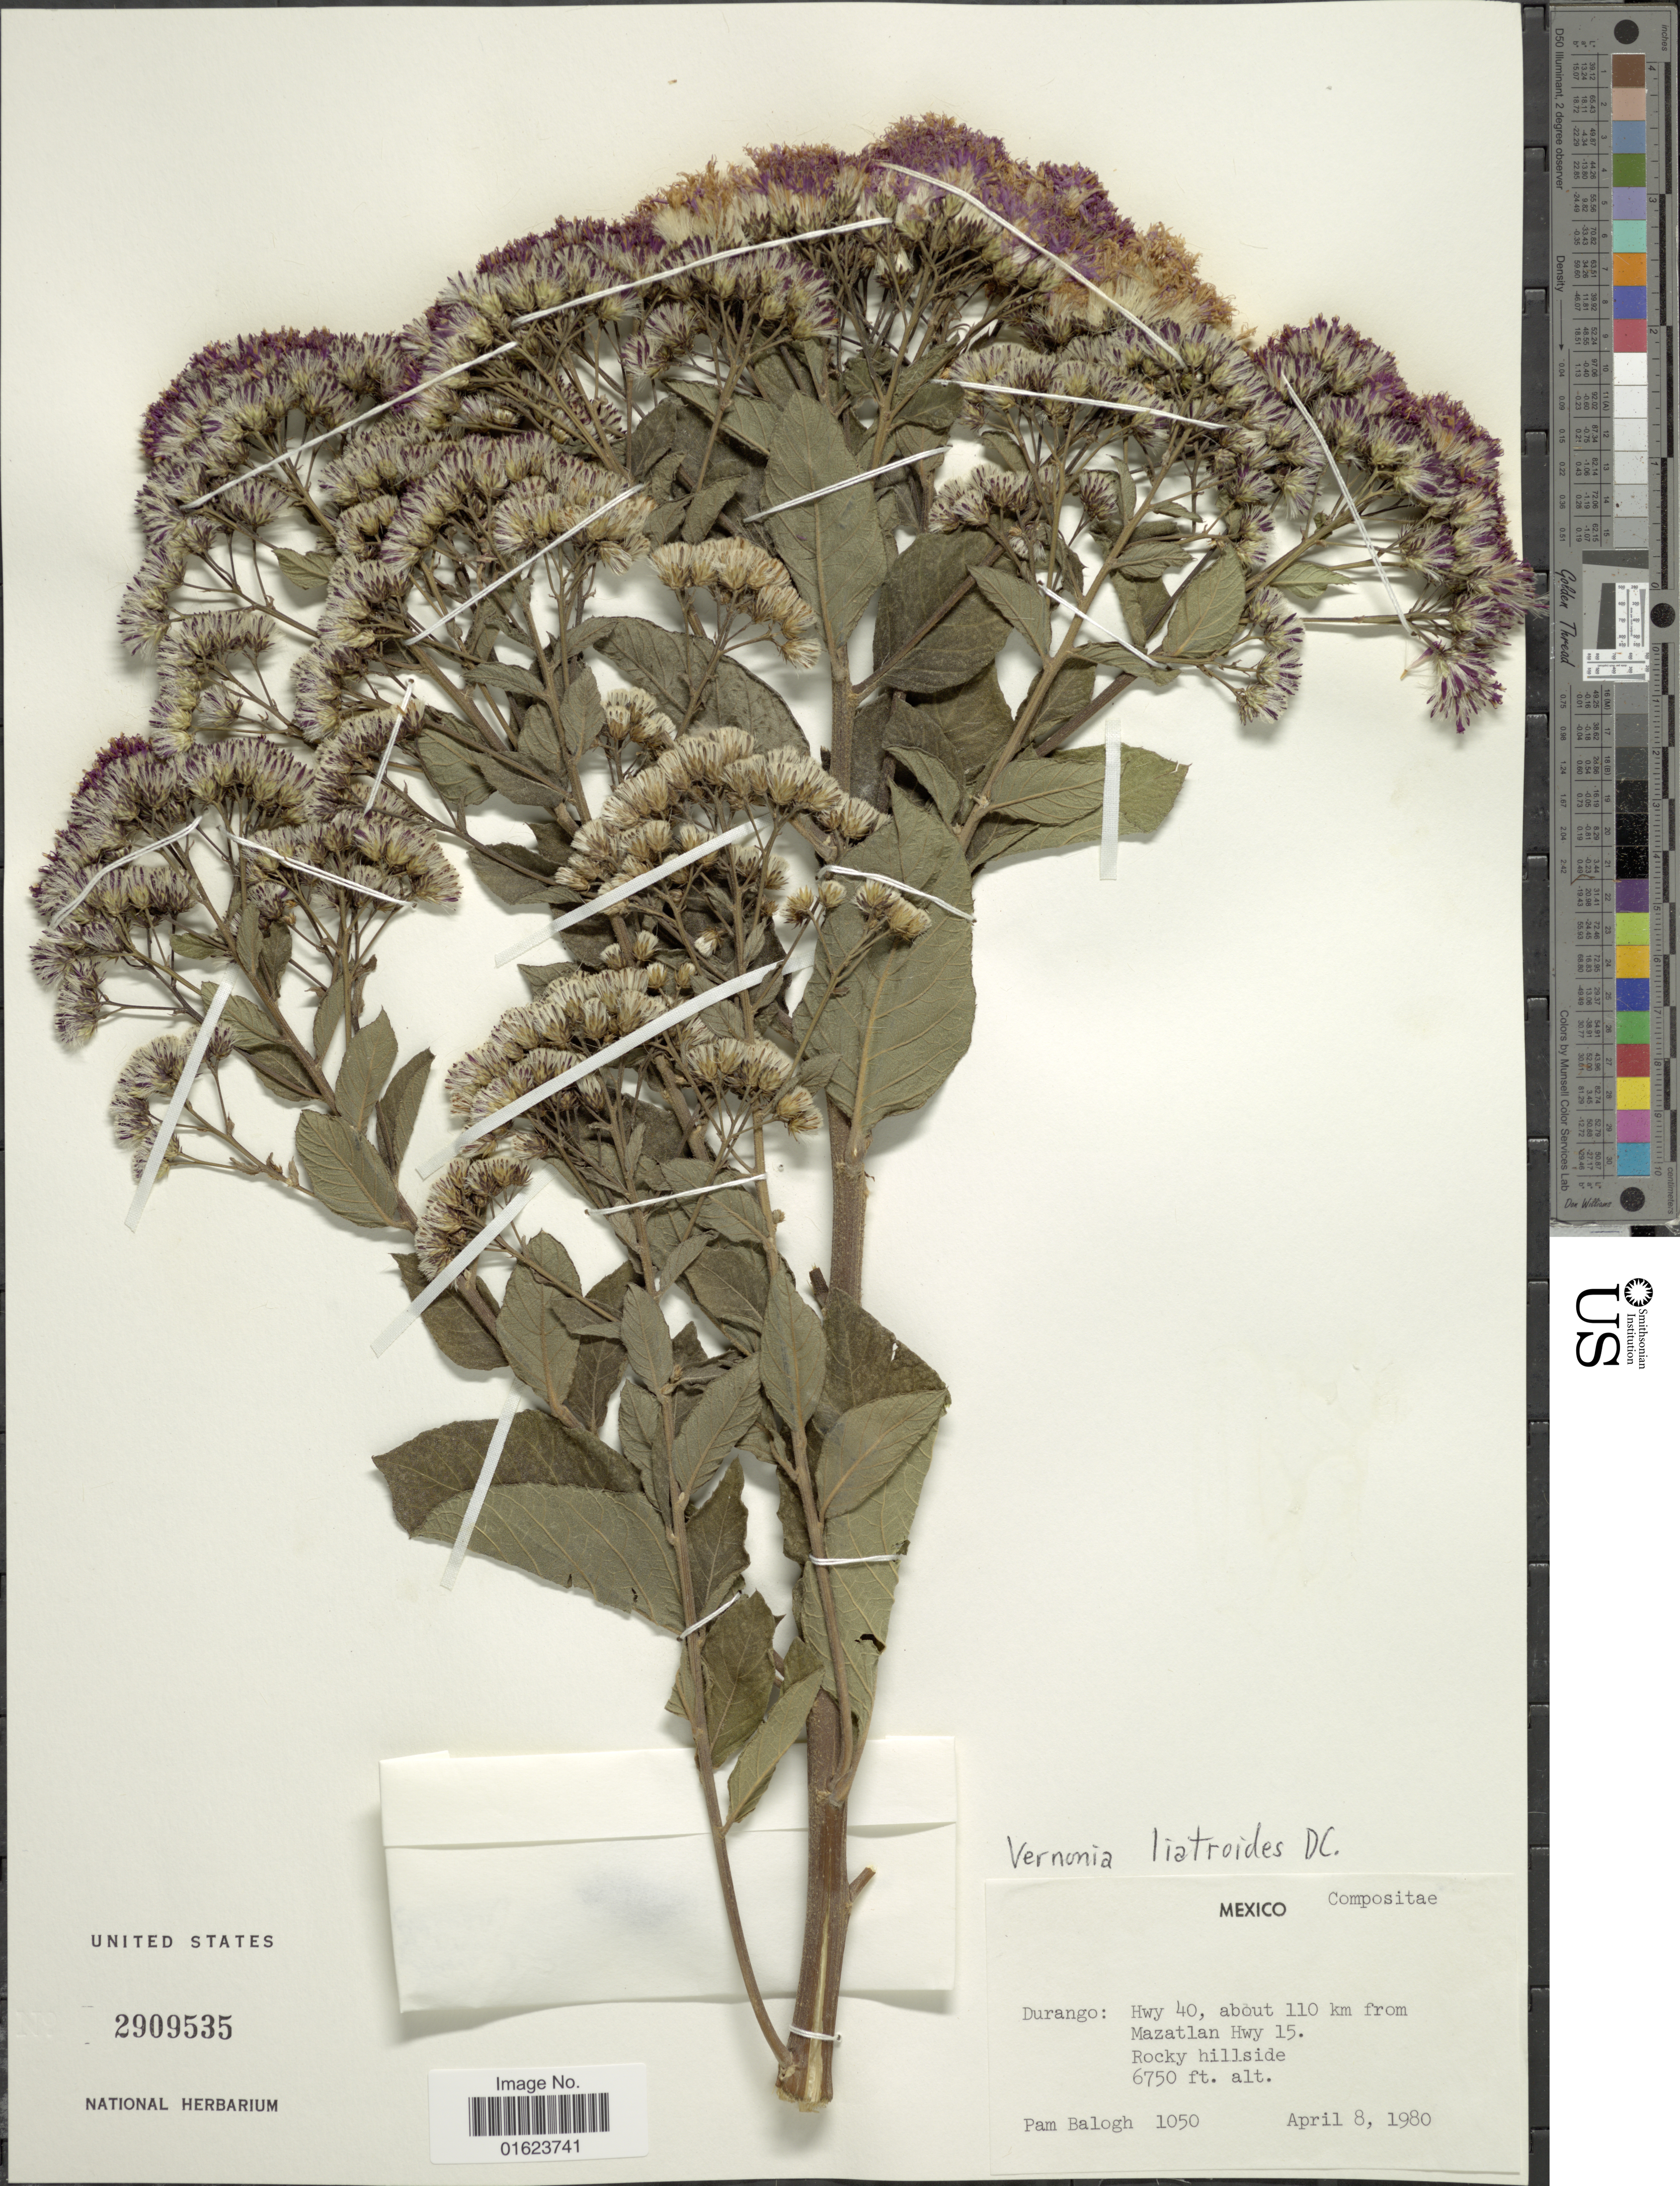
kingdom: Plantae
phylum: Tracheophyta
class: Magnoliopsida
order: Asterales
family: Asteraceae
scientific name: Vickianthus liatroides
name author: (DC.) H. Rob.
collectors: P. Balogh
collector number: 1050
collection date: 1980-04-08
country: Mexico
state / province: Durango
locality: Durango: Hwy 40, about 110 km from Maztlan Hwy 15.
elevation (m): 2057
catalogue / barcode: US 2909535